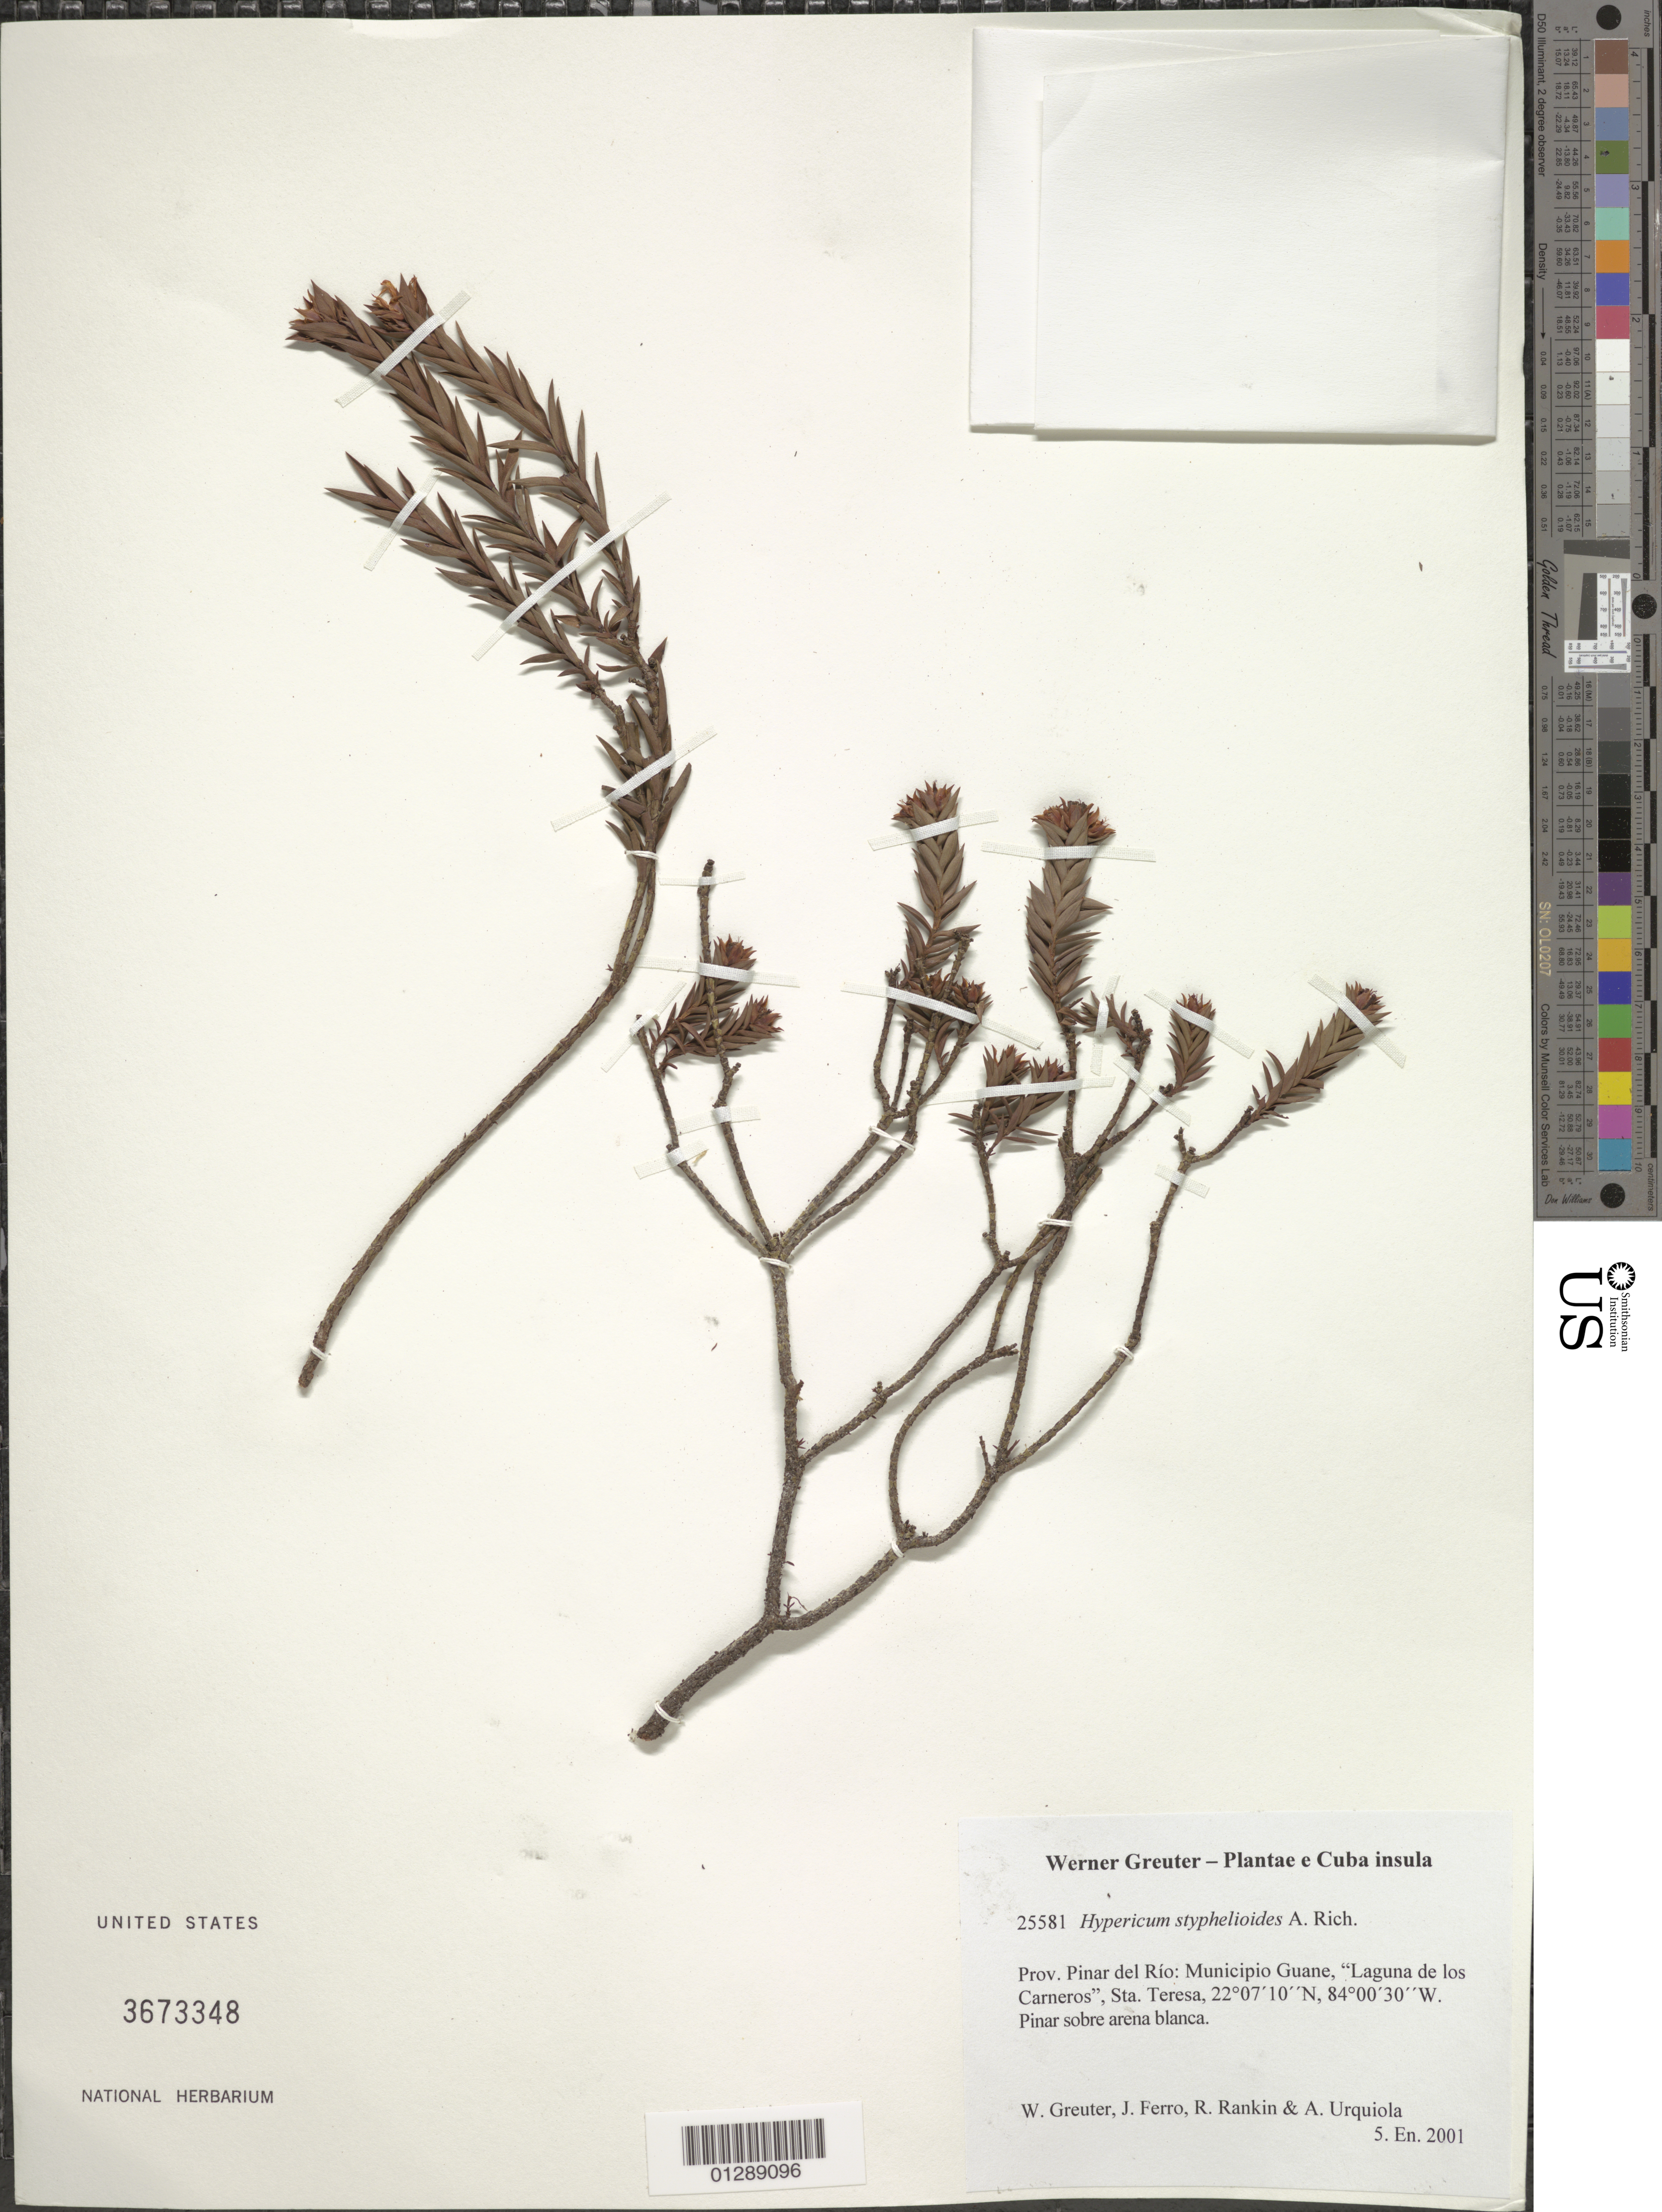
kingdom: Plantae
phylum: Tracheophyta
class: Magnoliopsida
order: Malpighiales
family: Hypericaceae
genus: Hypericum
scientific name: Hypericum styphelioides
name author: A. Rich.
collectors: W. R. Greuter, J. Ferro, R. Rankin Rodriguez & A. Urquiola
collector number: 25581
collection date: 2001-01-05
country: Cuba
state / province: Pinar del Rio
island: Cuba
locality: Municipio Guane," Laguna de los Carneros", Sta. Teresa.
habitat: Pinar sobre arena blanca.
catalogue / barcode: US 3673348